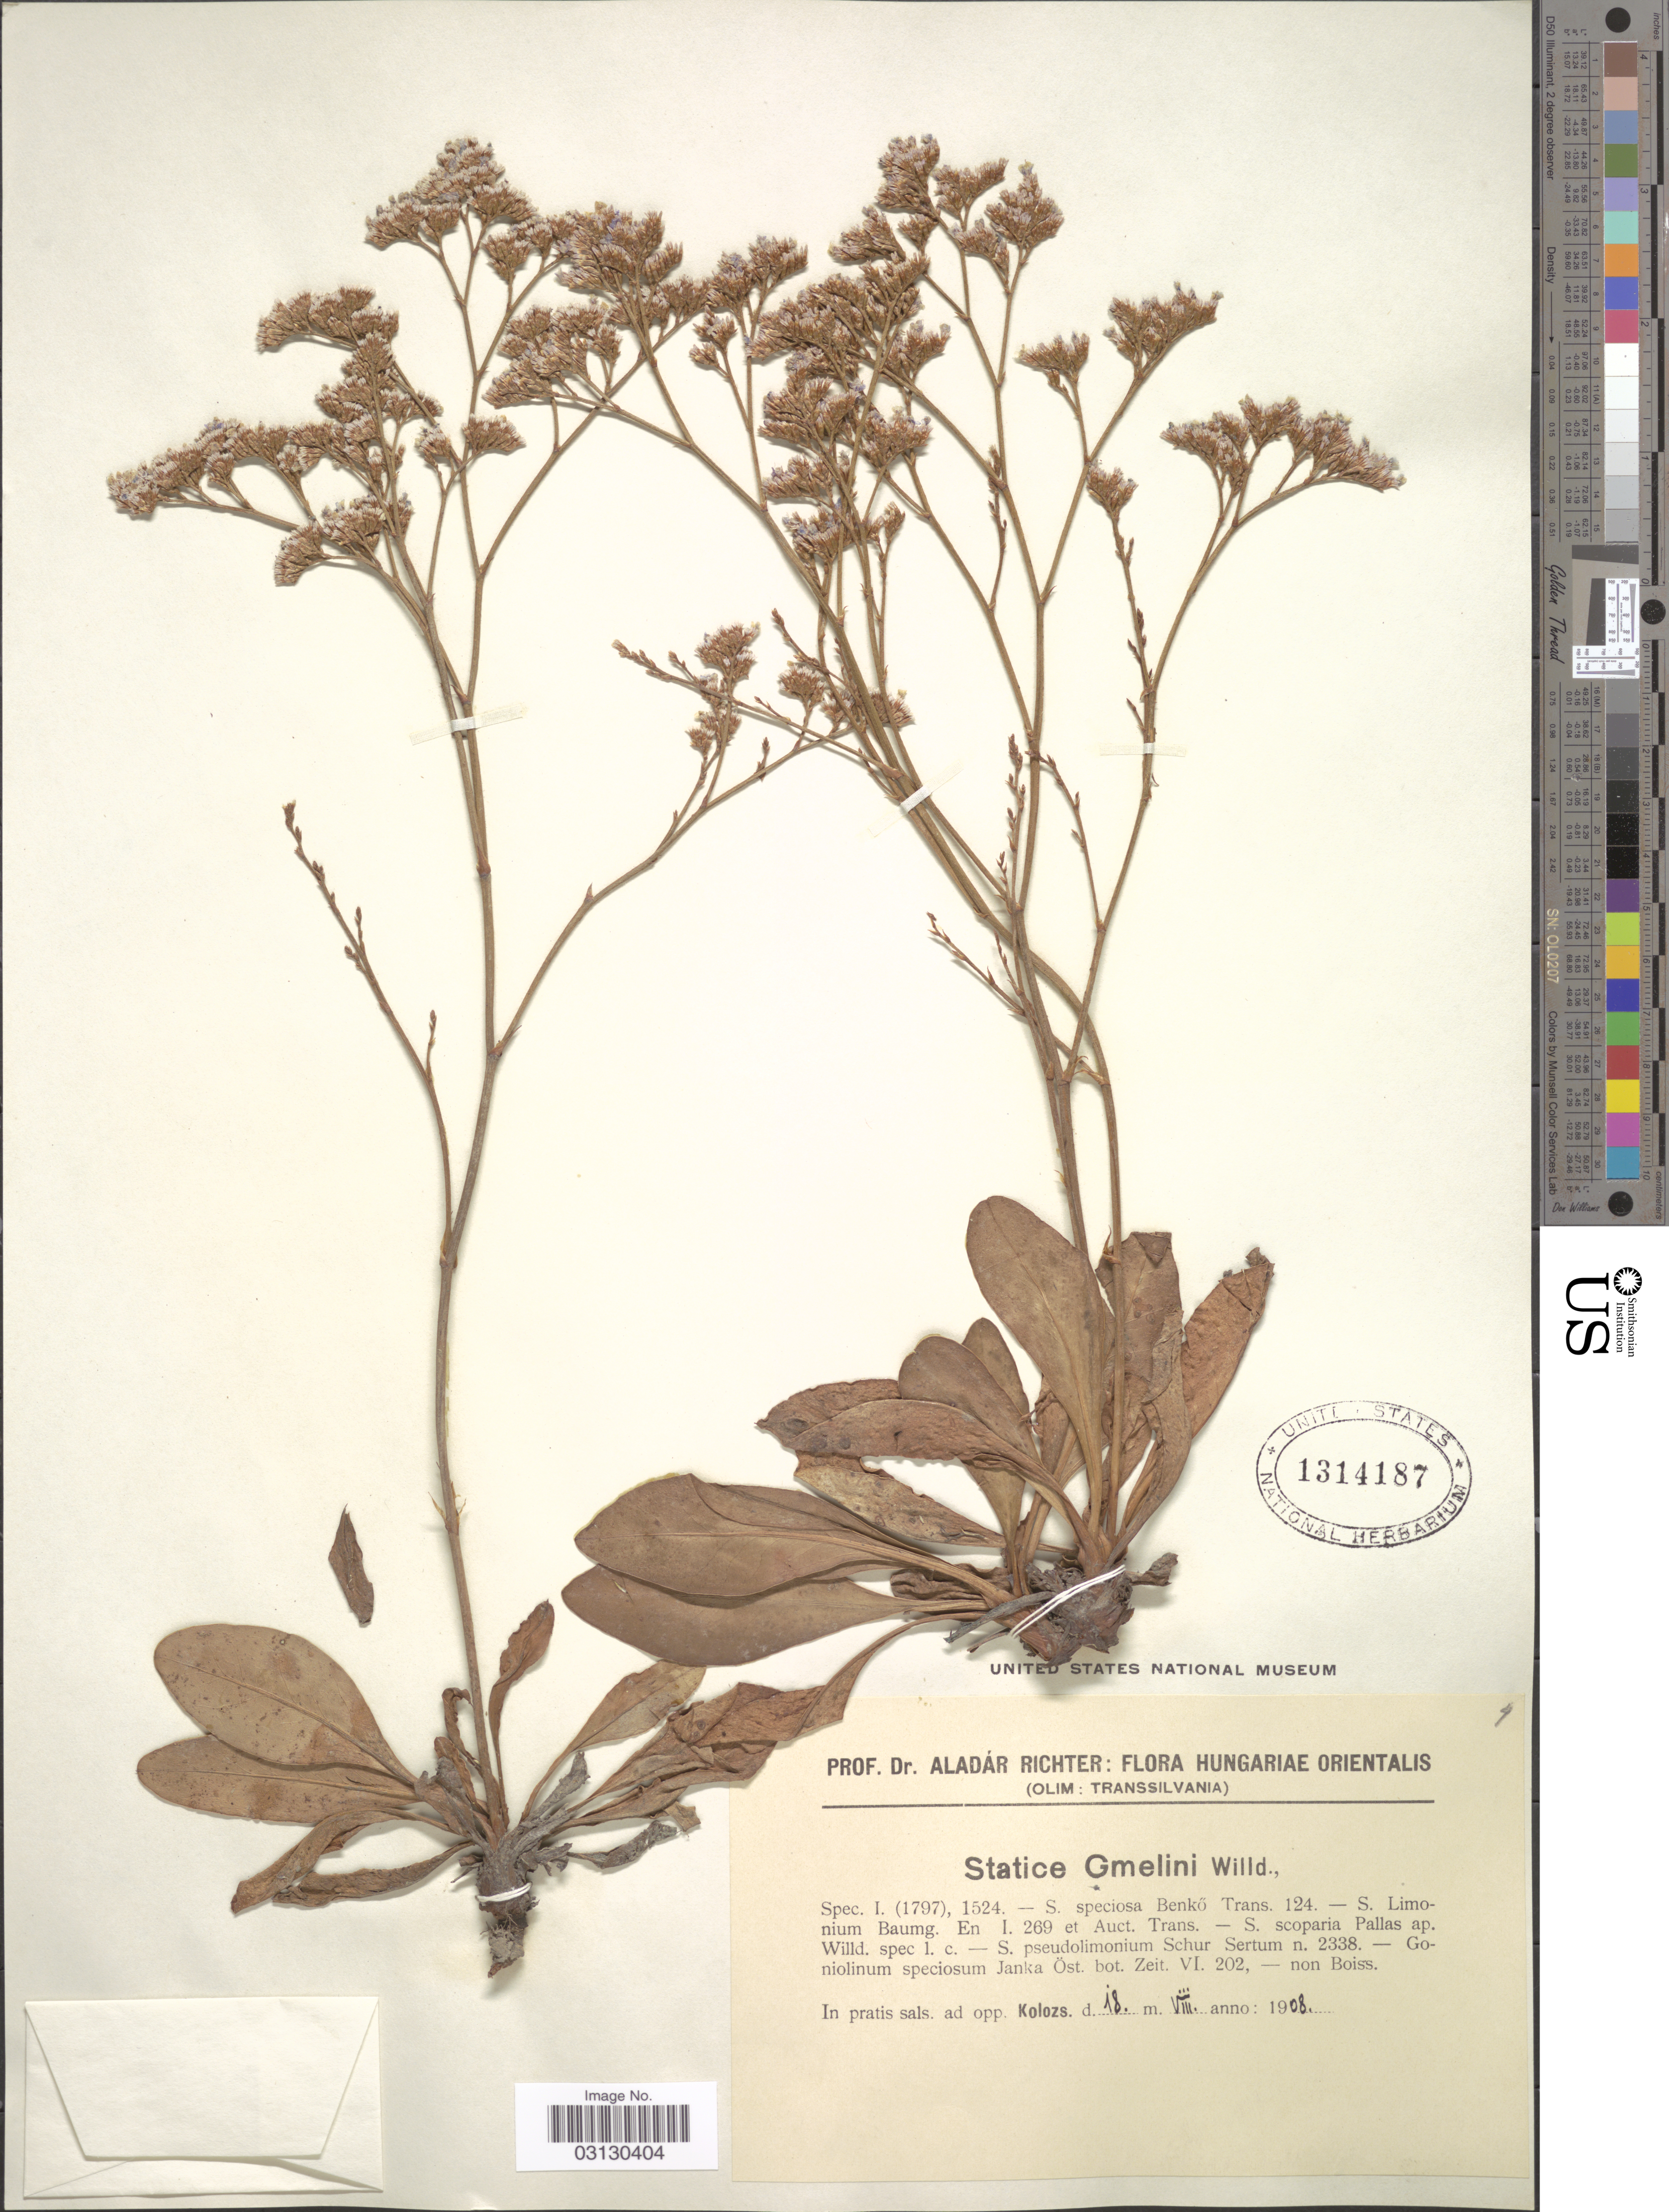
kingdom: Plantae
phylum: Tracheophyta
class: Magnoliopsida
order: Caryophyllales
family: Plumbaginaceae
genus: Limonium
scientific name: Limonium gmelinii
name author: (Willd.) Kuntze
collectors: A. Richter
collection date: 1908-08-18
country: Romania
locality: Hungariae orientalis (Olim: Transsilvania). In pratis sals. ad opp. Kolozs.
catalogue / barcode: US 1314187